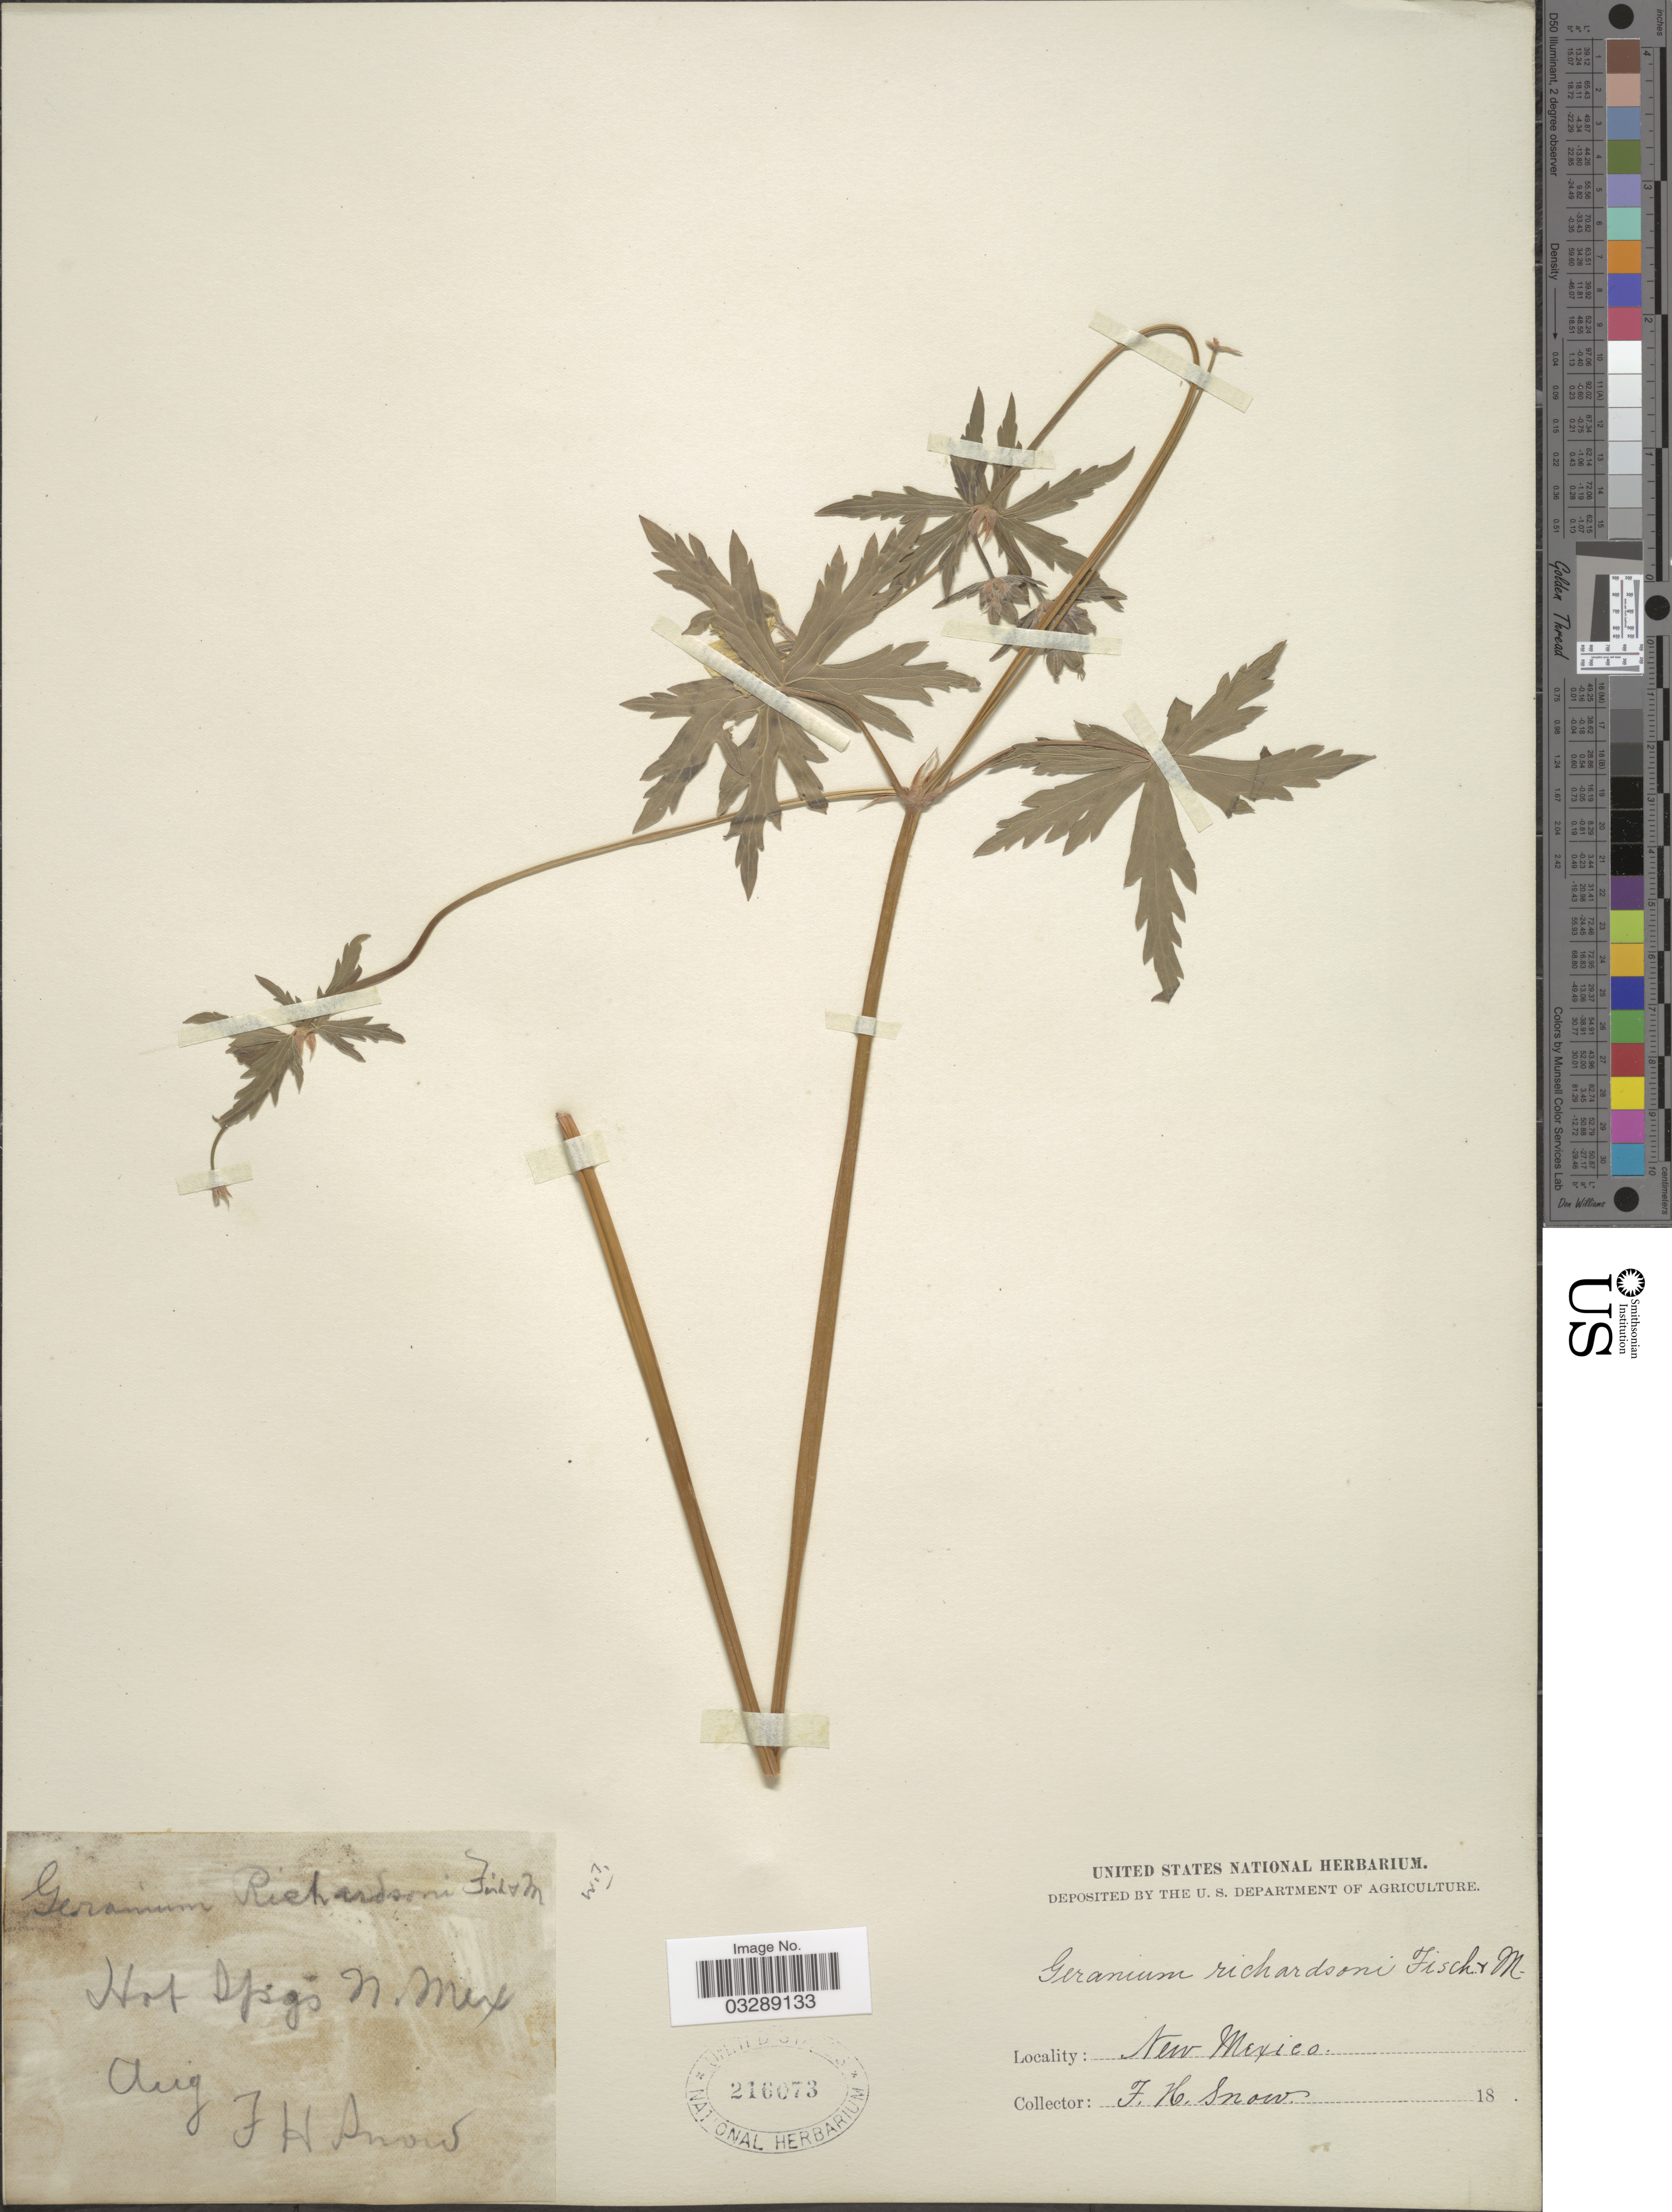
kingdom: Plantae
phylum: Tracheophyta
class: Magnoliopsida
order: Geraniales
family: Geraniaceae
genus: Geranium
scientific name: Geranium richardsonii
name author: Fisch. & Trautv.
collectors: F. H. Snow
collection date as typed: Aug 18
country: United States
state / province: New Mexico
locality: Hot Spgs N. Mex.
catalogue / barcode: US 216073